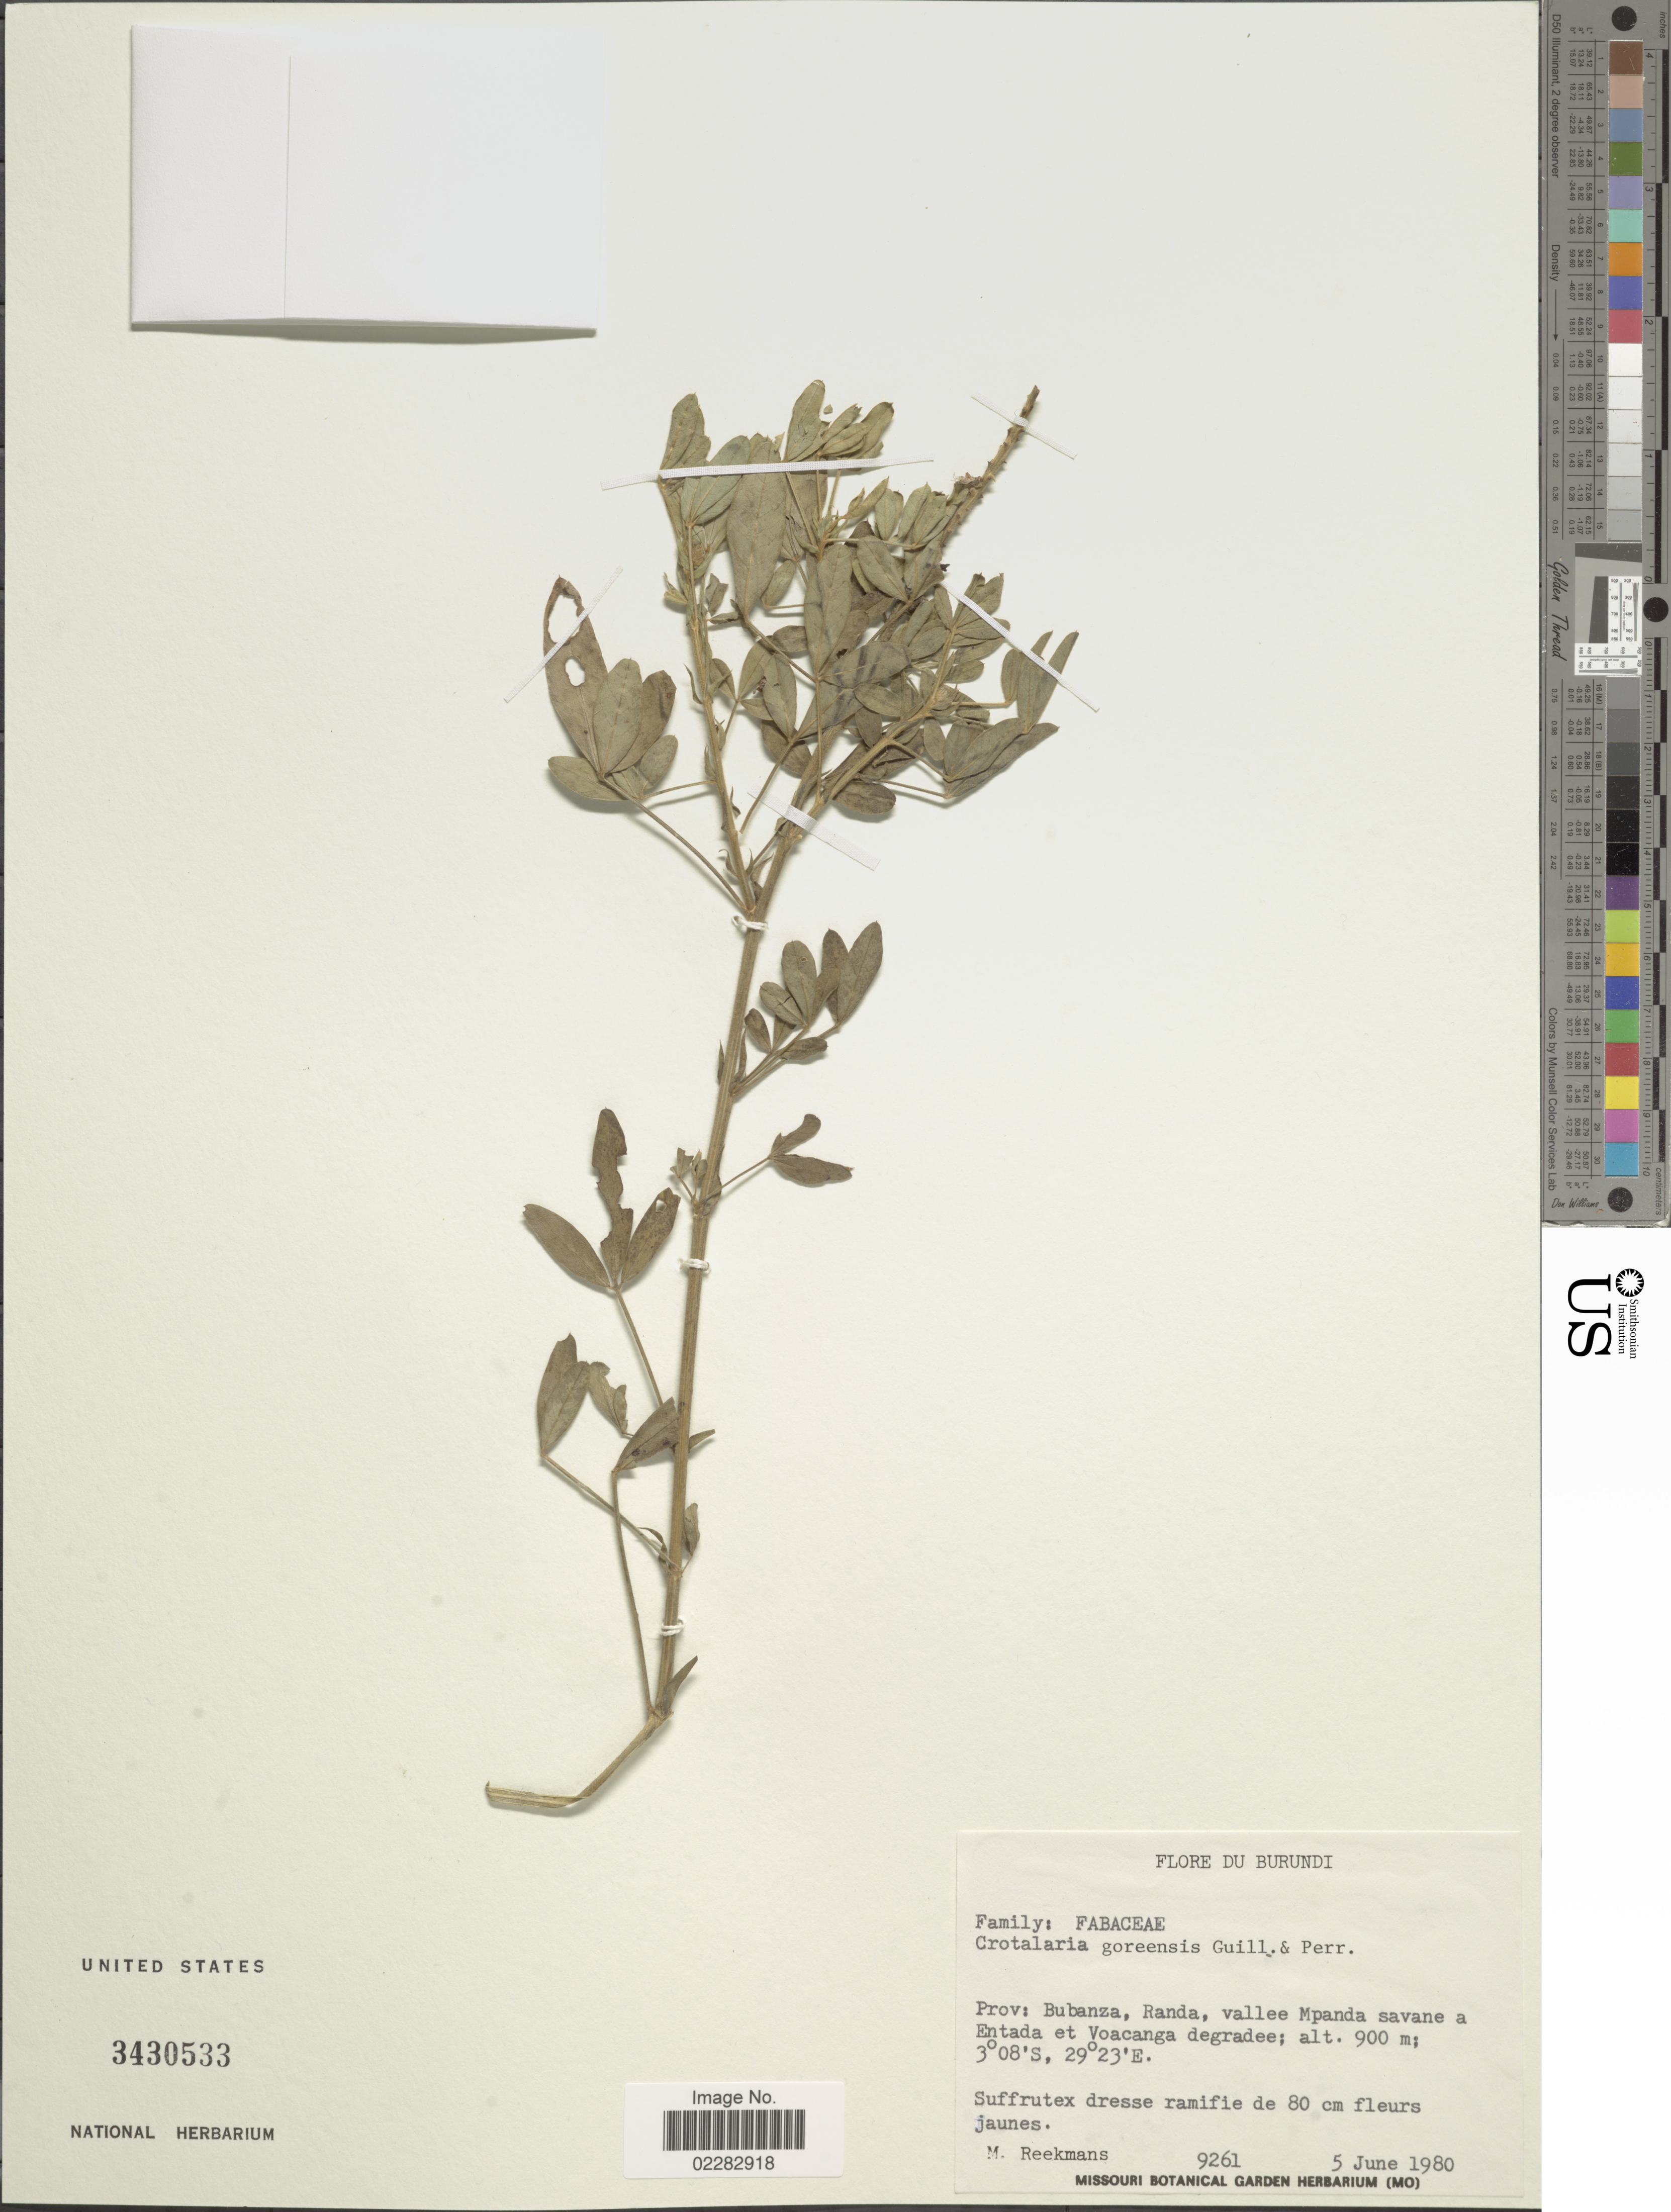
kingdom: Plantae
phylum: Tracheophyta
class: Magnoliopsida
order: Fabales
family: Fabaceae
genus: Crotalaria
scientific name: Crotalaria goreensis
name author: Guill. & Perr.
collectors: M. Reekmans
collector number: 9261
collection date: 1980-06-05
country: Burundi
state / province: Bubanza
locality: Randa, vallee Mpanda avane a Entada et Voacanga degradee.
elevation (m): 900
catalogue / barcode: US 3430533